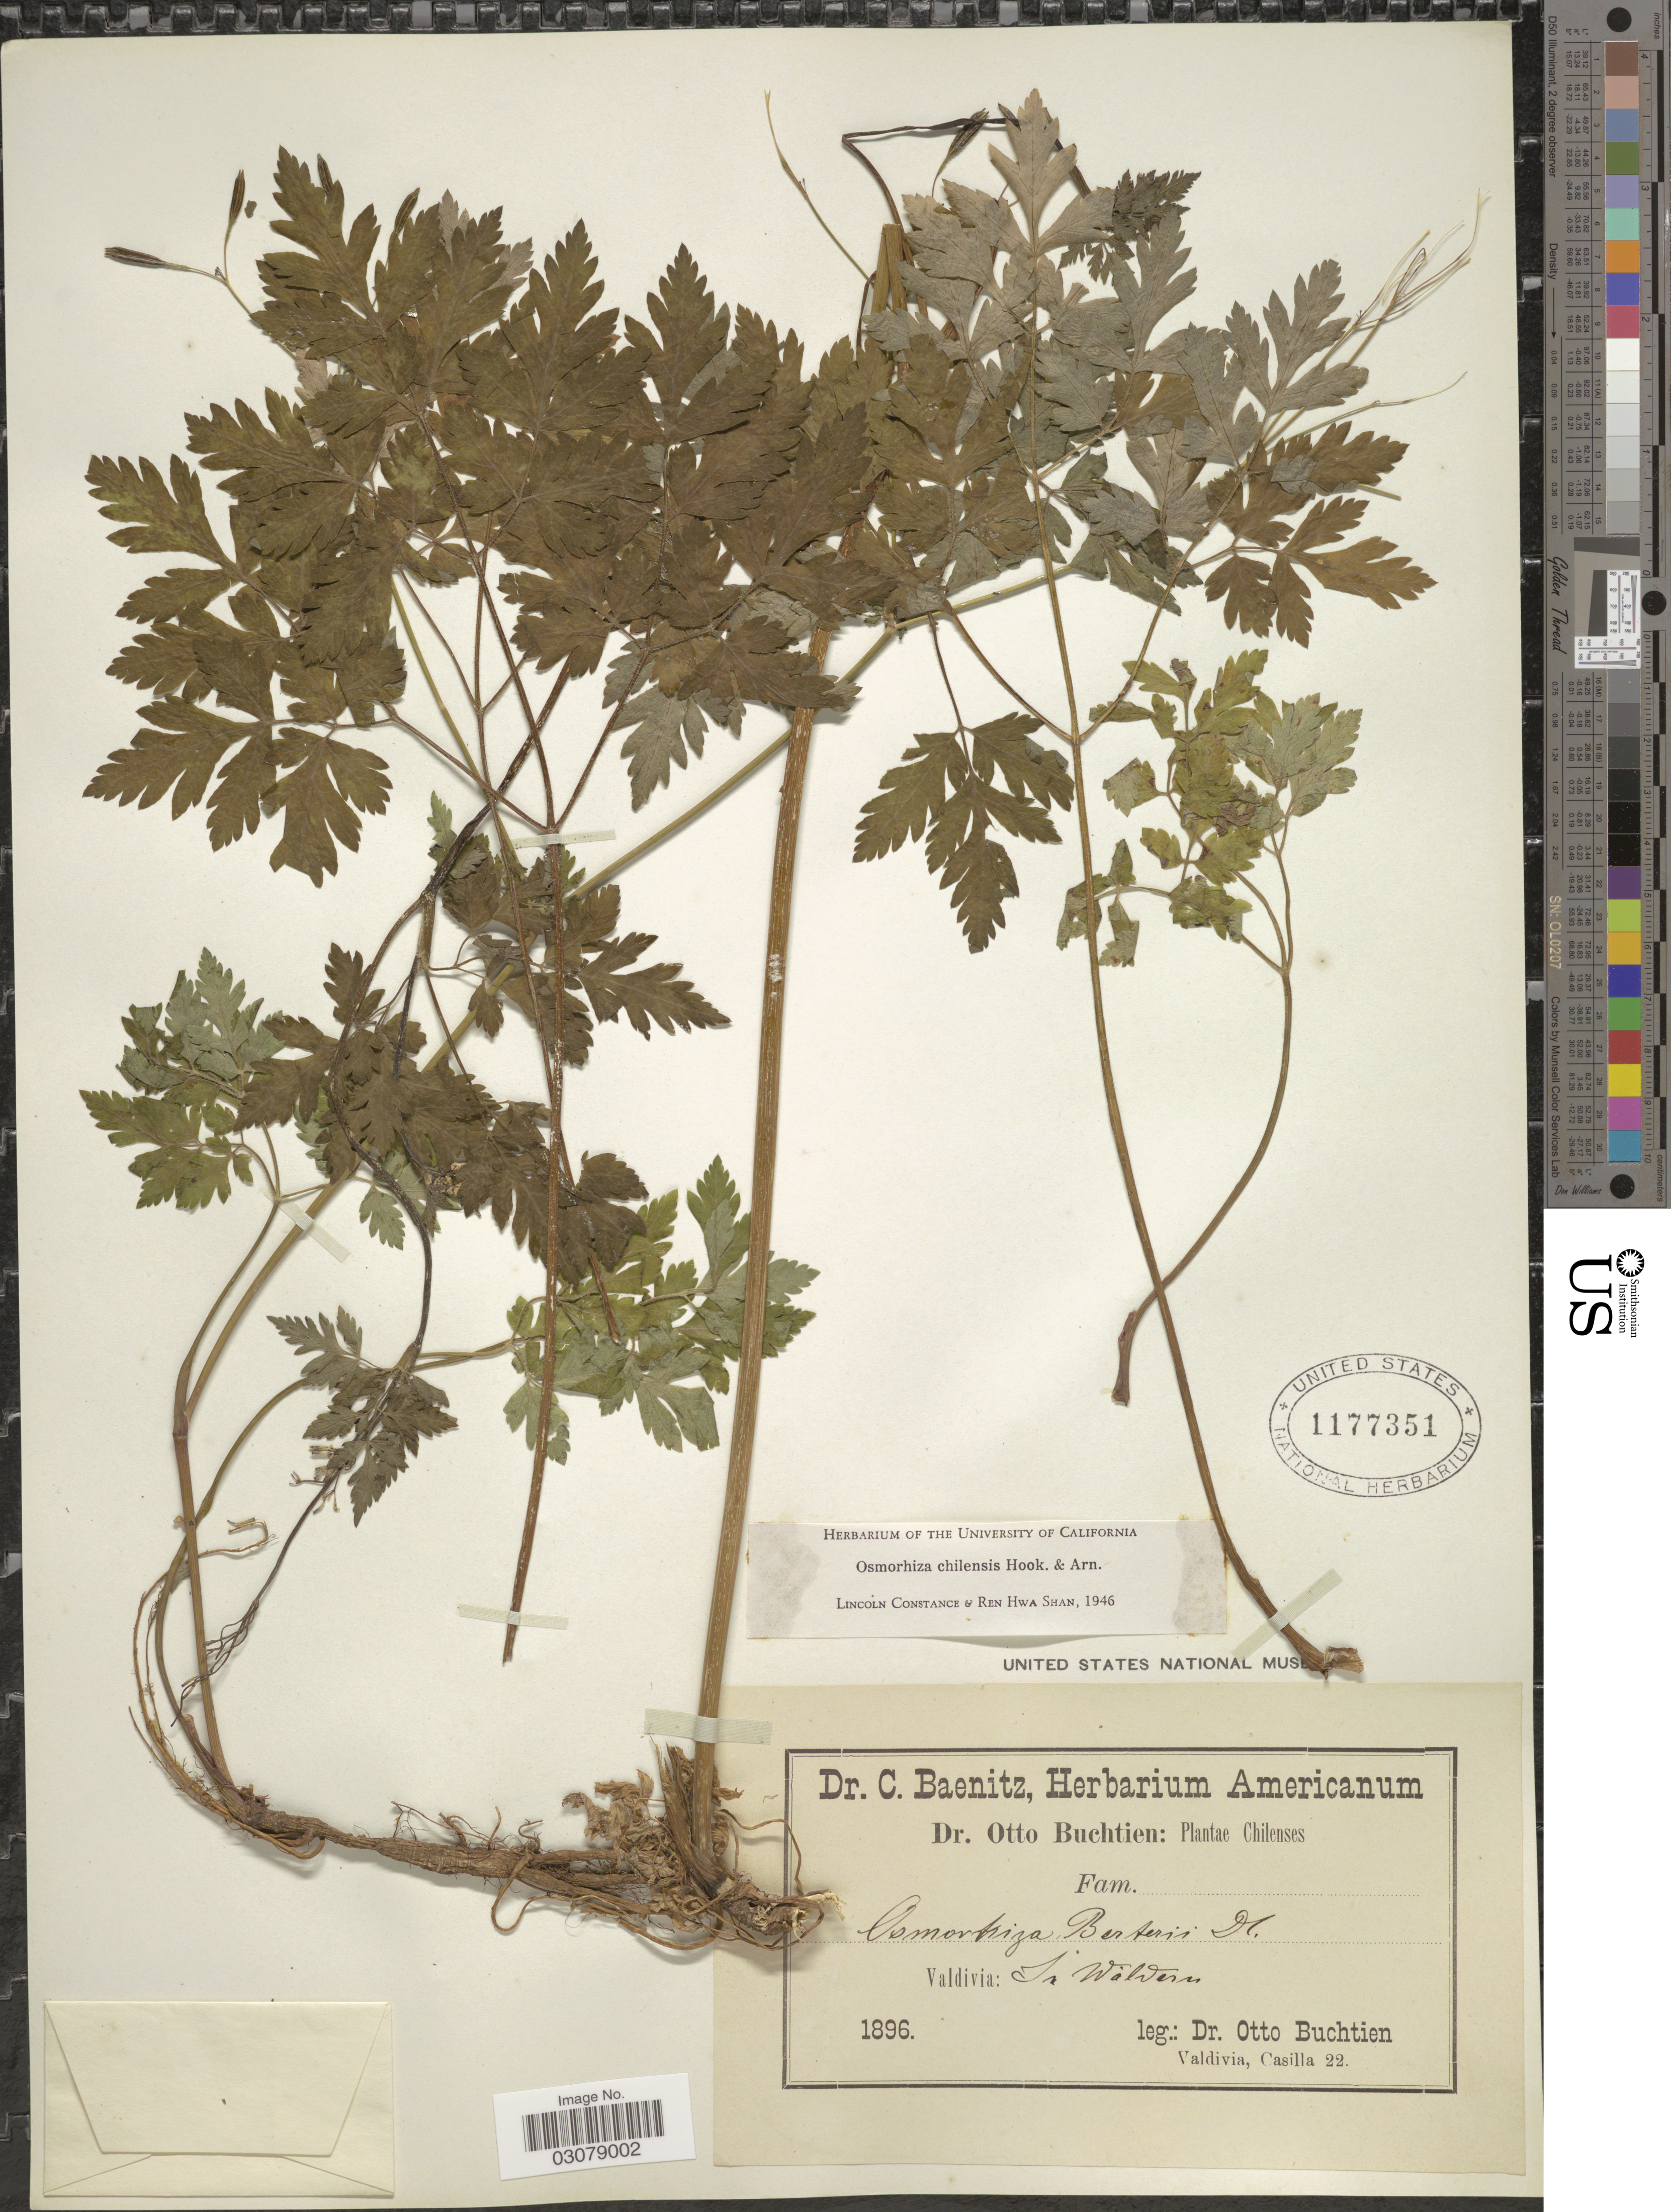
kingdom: Plantae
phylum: Tracheophyta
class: Magnoliopsida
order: Apiales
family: Apiaceae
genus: Osmorhiza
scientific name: Osmorhiza chilensis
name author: Hook. & Arn.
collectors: O. Buchtien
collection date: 1896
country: Chile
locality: Valdivia: In Waldern.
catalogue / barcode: US 1177351